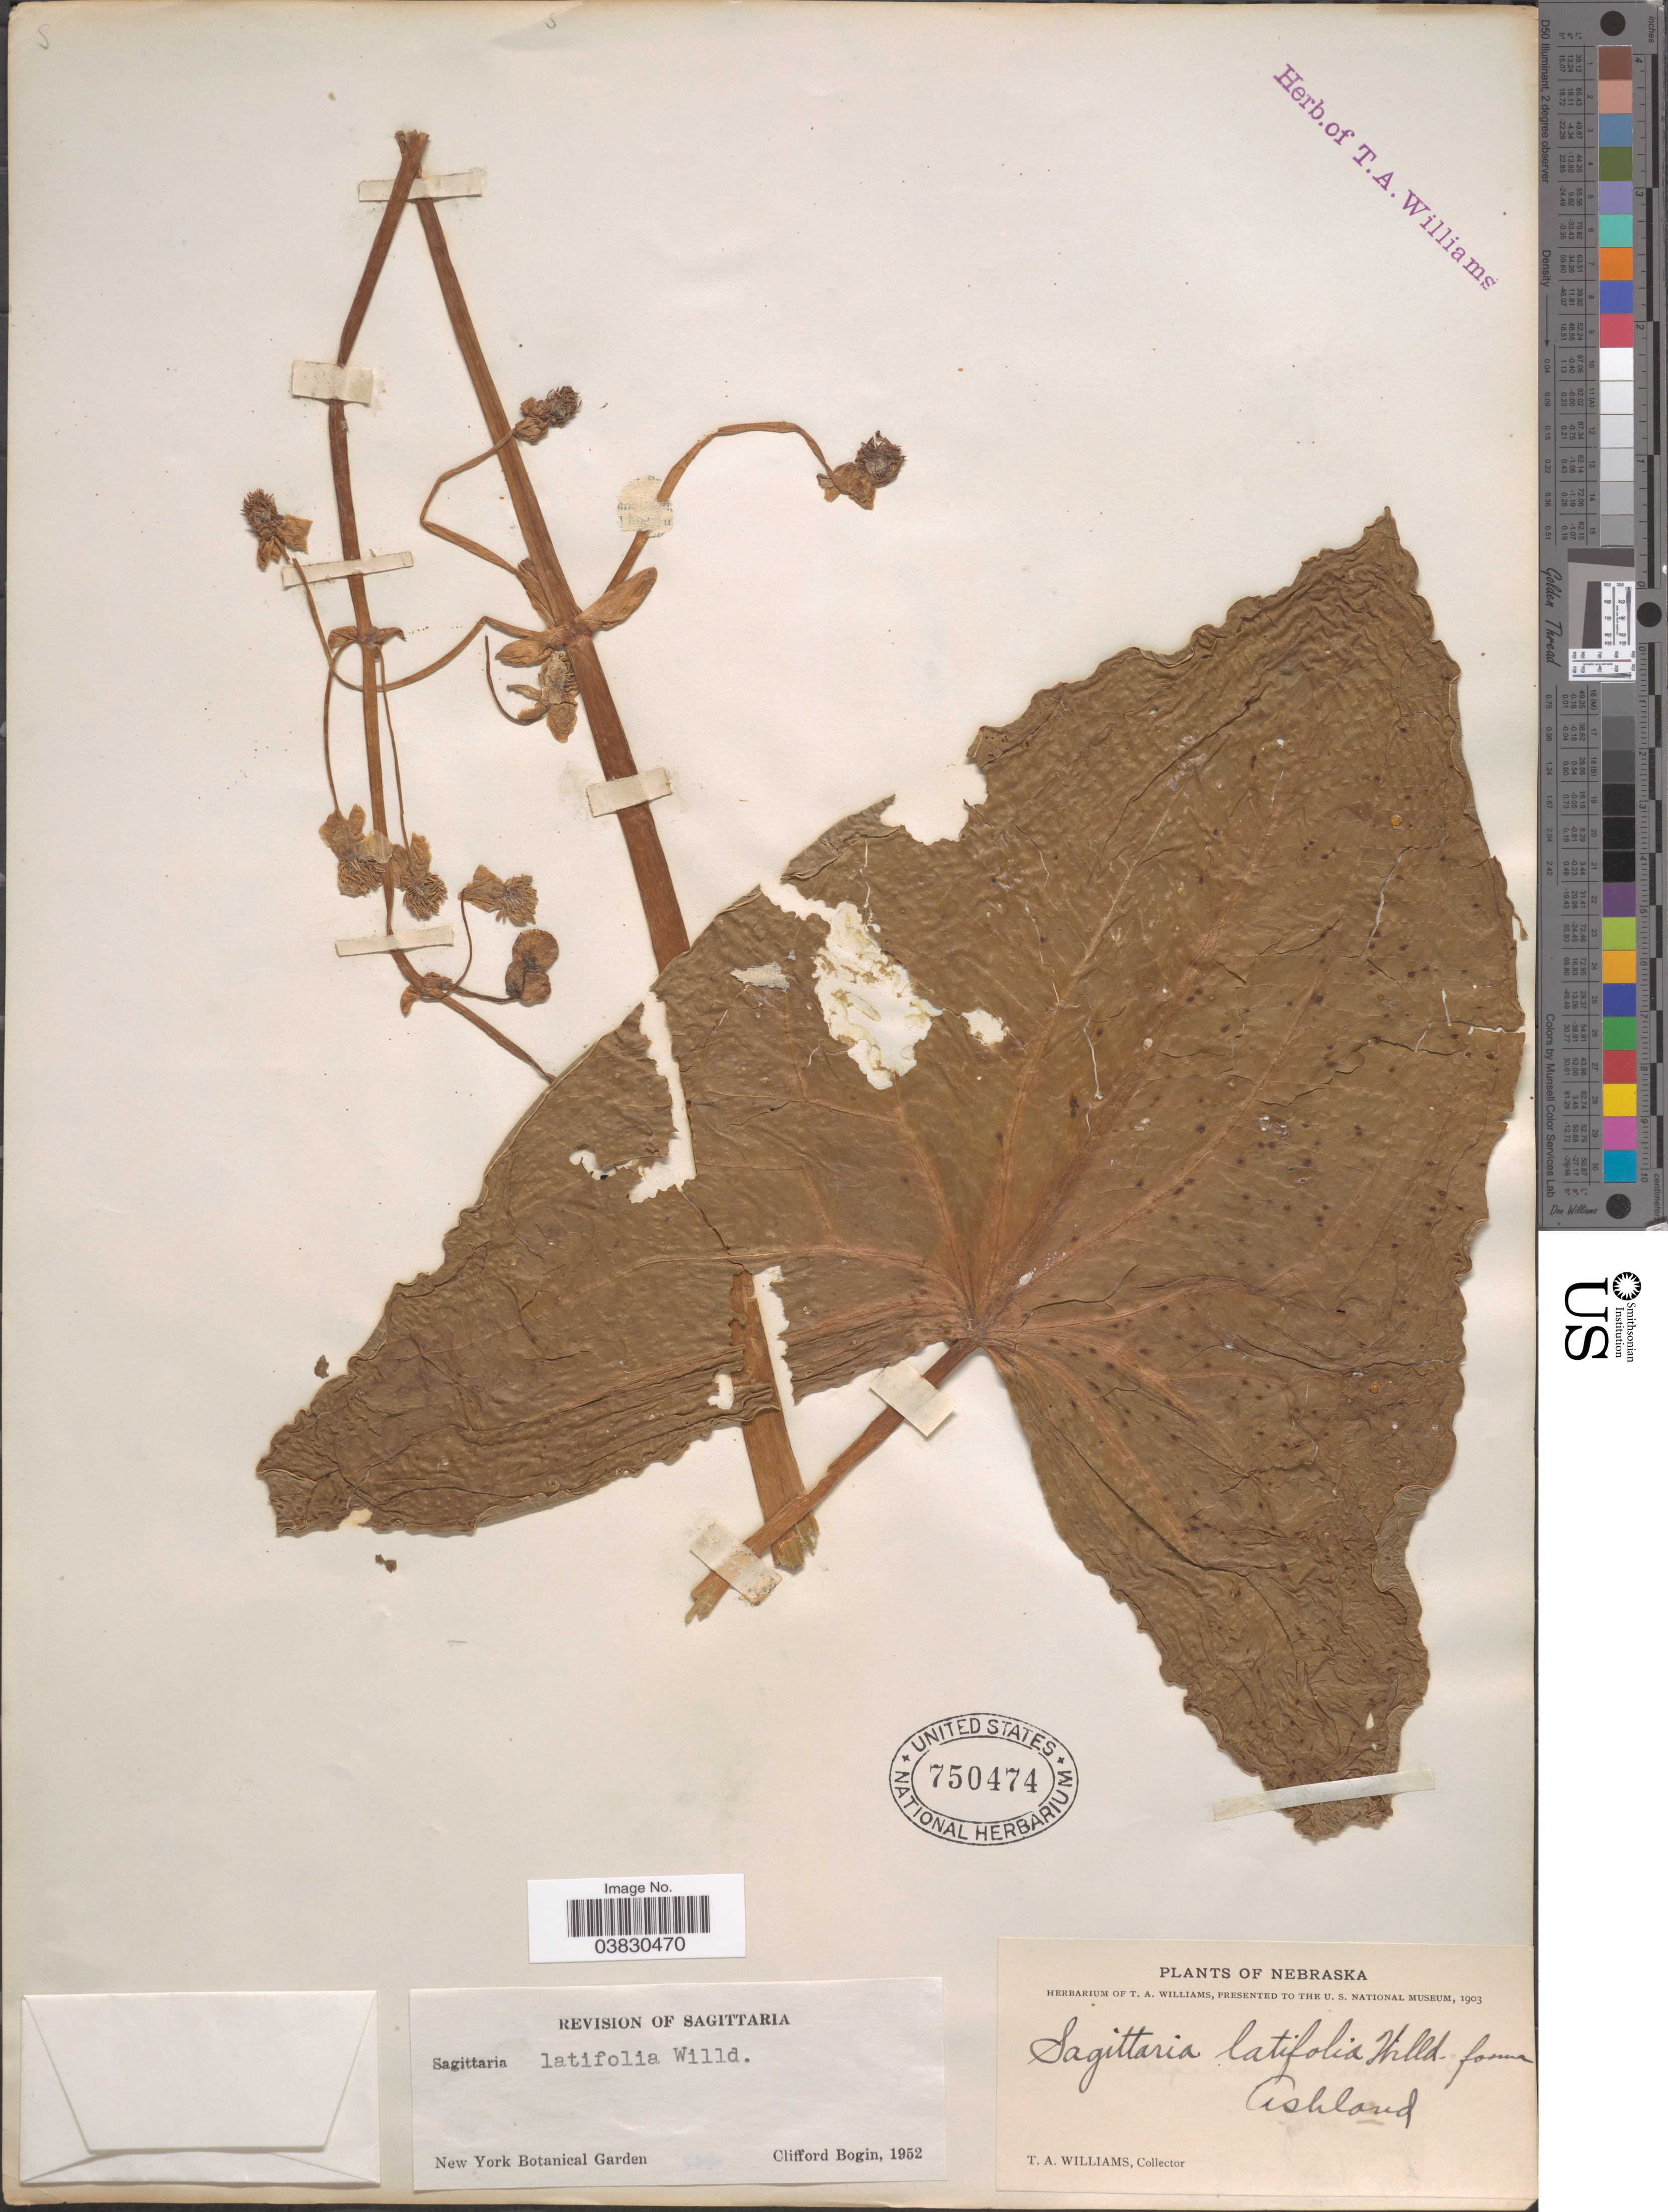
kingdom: Plantae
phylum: Tracheophyta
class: Liliopsida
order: Alismatales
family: Alismataceae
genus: Sagittaria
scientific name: Sagittaria latifolia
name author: Willd.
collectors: T. Williams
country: United States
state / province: Nebraska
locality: Ashland.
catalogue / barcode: US 750474